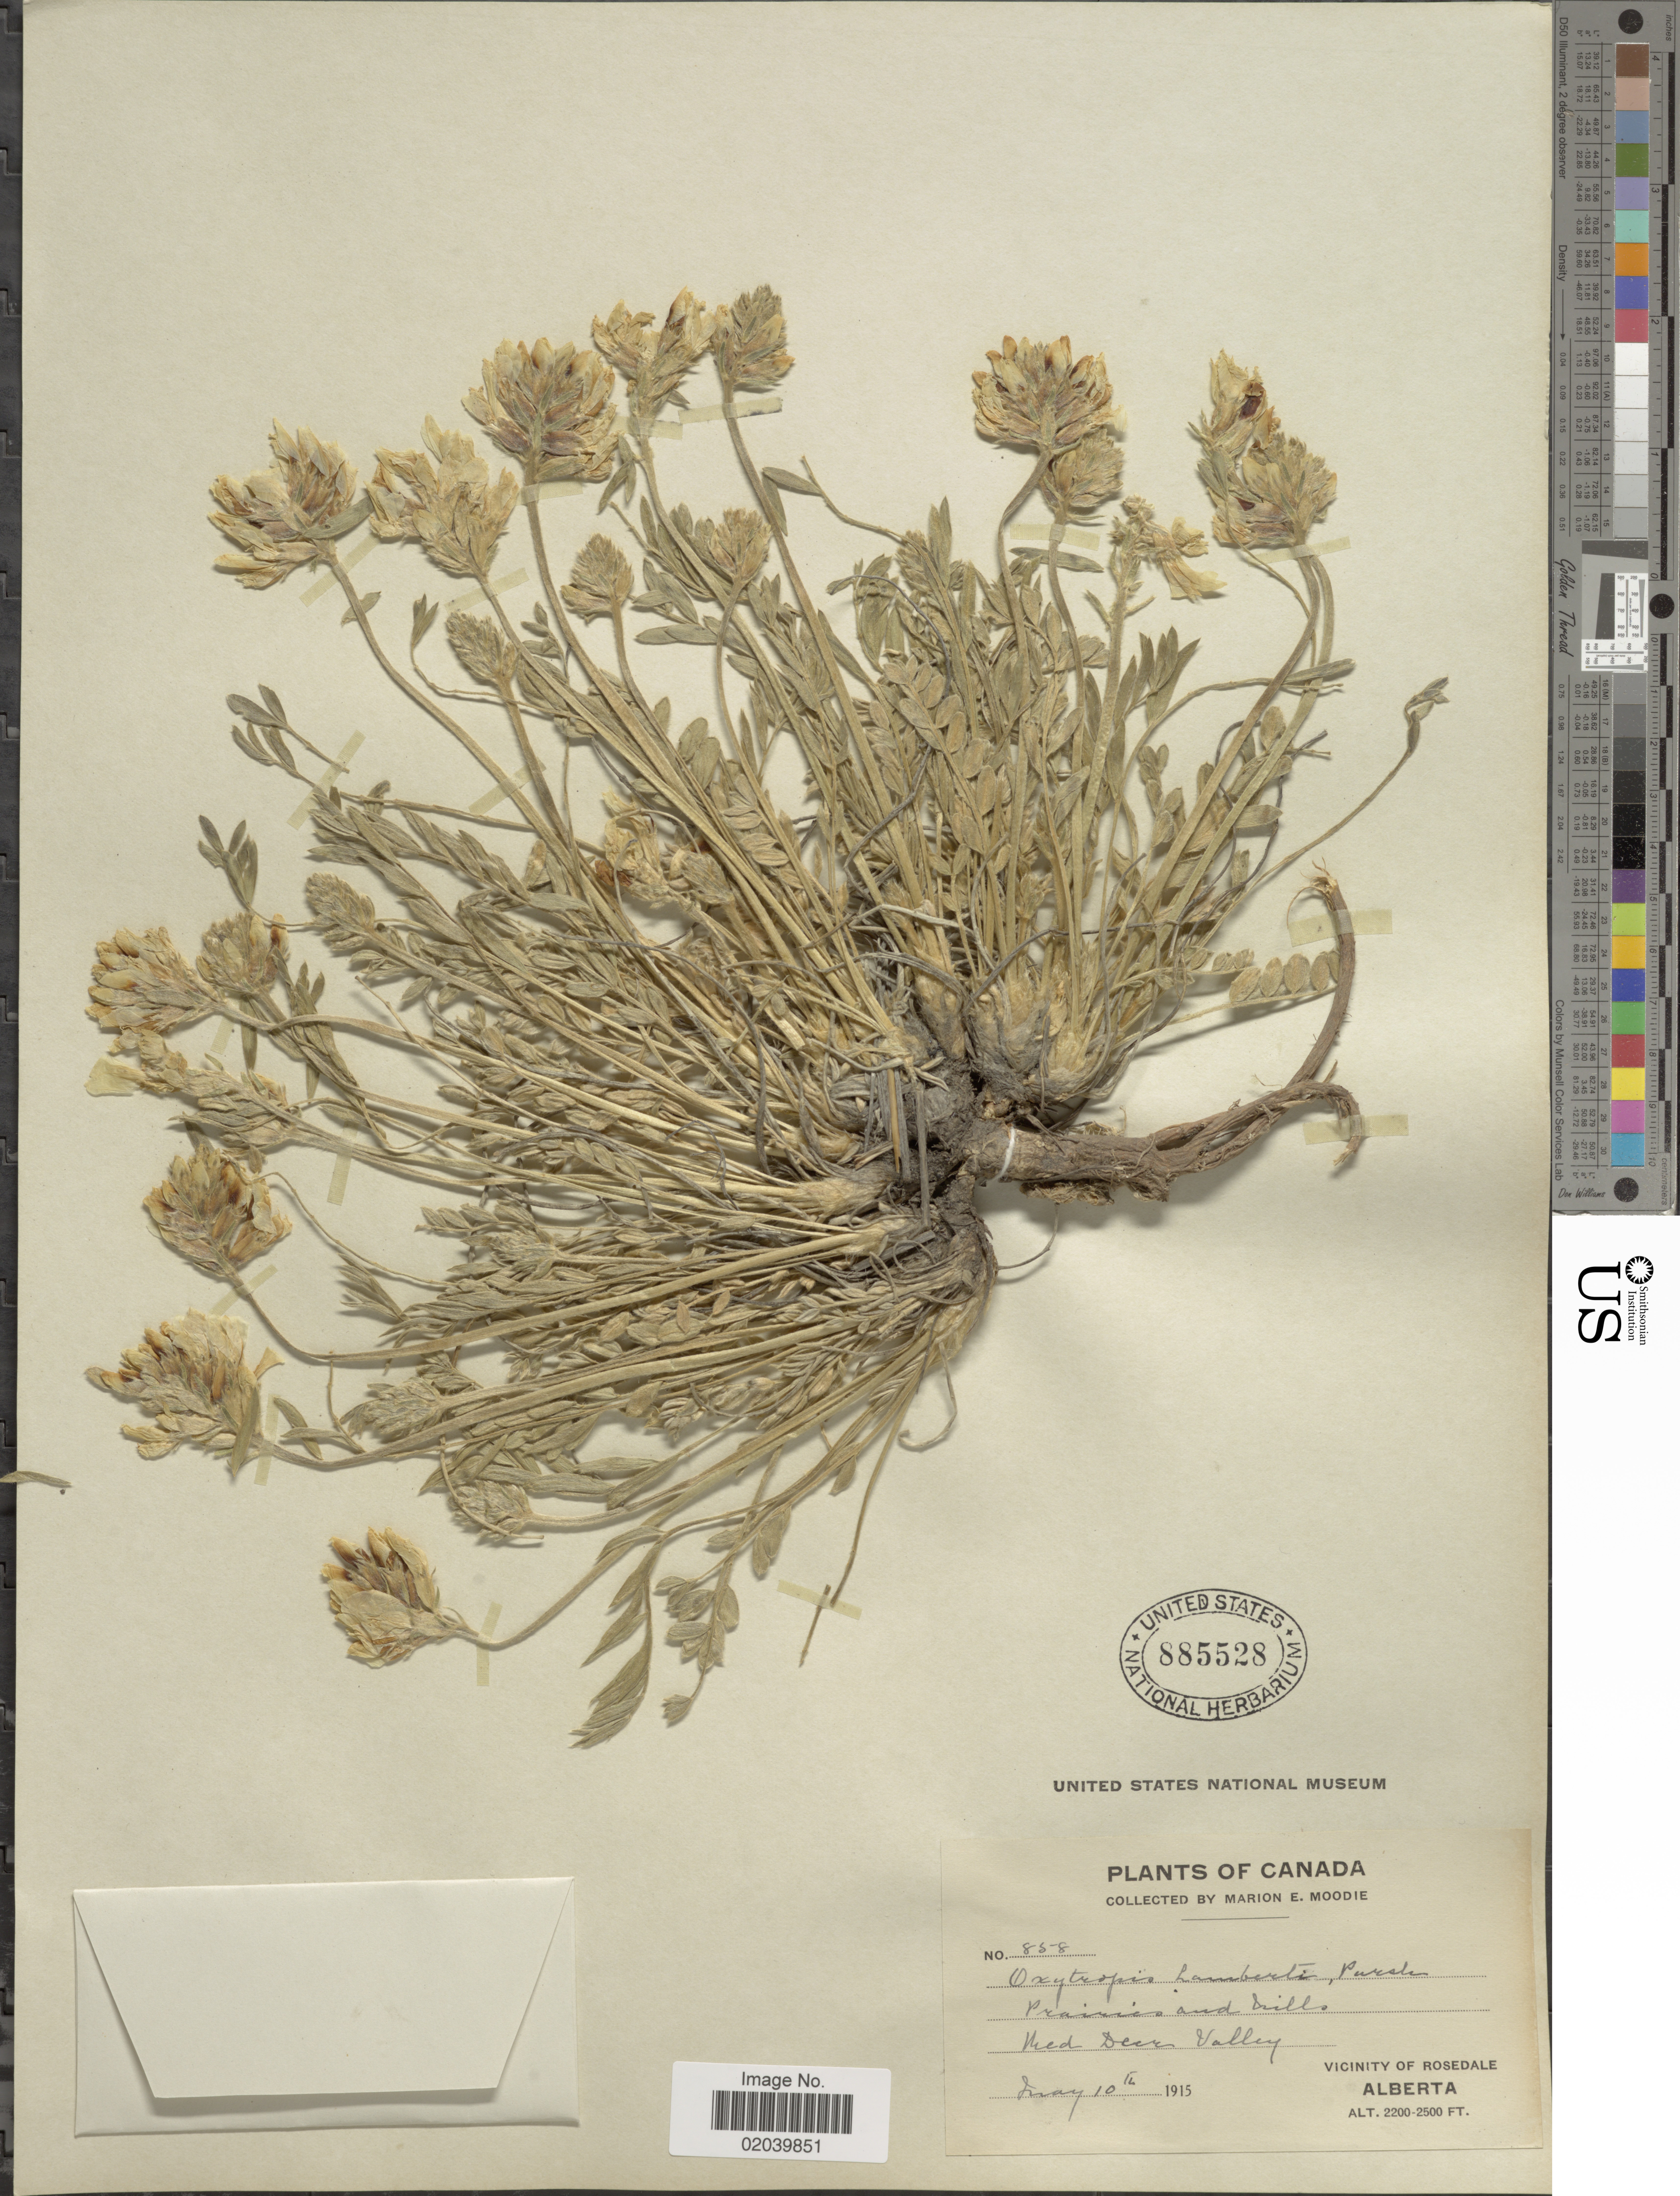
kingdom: Plantae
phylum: Tracheophyta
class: Magnoliopsida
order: Fabales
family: Fabaceae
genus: Oxytropis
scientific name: Oxytropis lambertii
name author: Pursh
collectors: M. E. Moodie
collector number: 858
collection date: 1915-05-10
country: Canada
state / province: Alberta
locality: Prairies and hill. Red Deer Valley. Vicinity of Rosedale, Alberta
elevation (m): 671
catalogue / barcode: US 885528